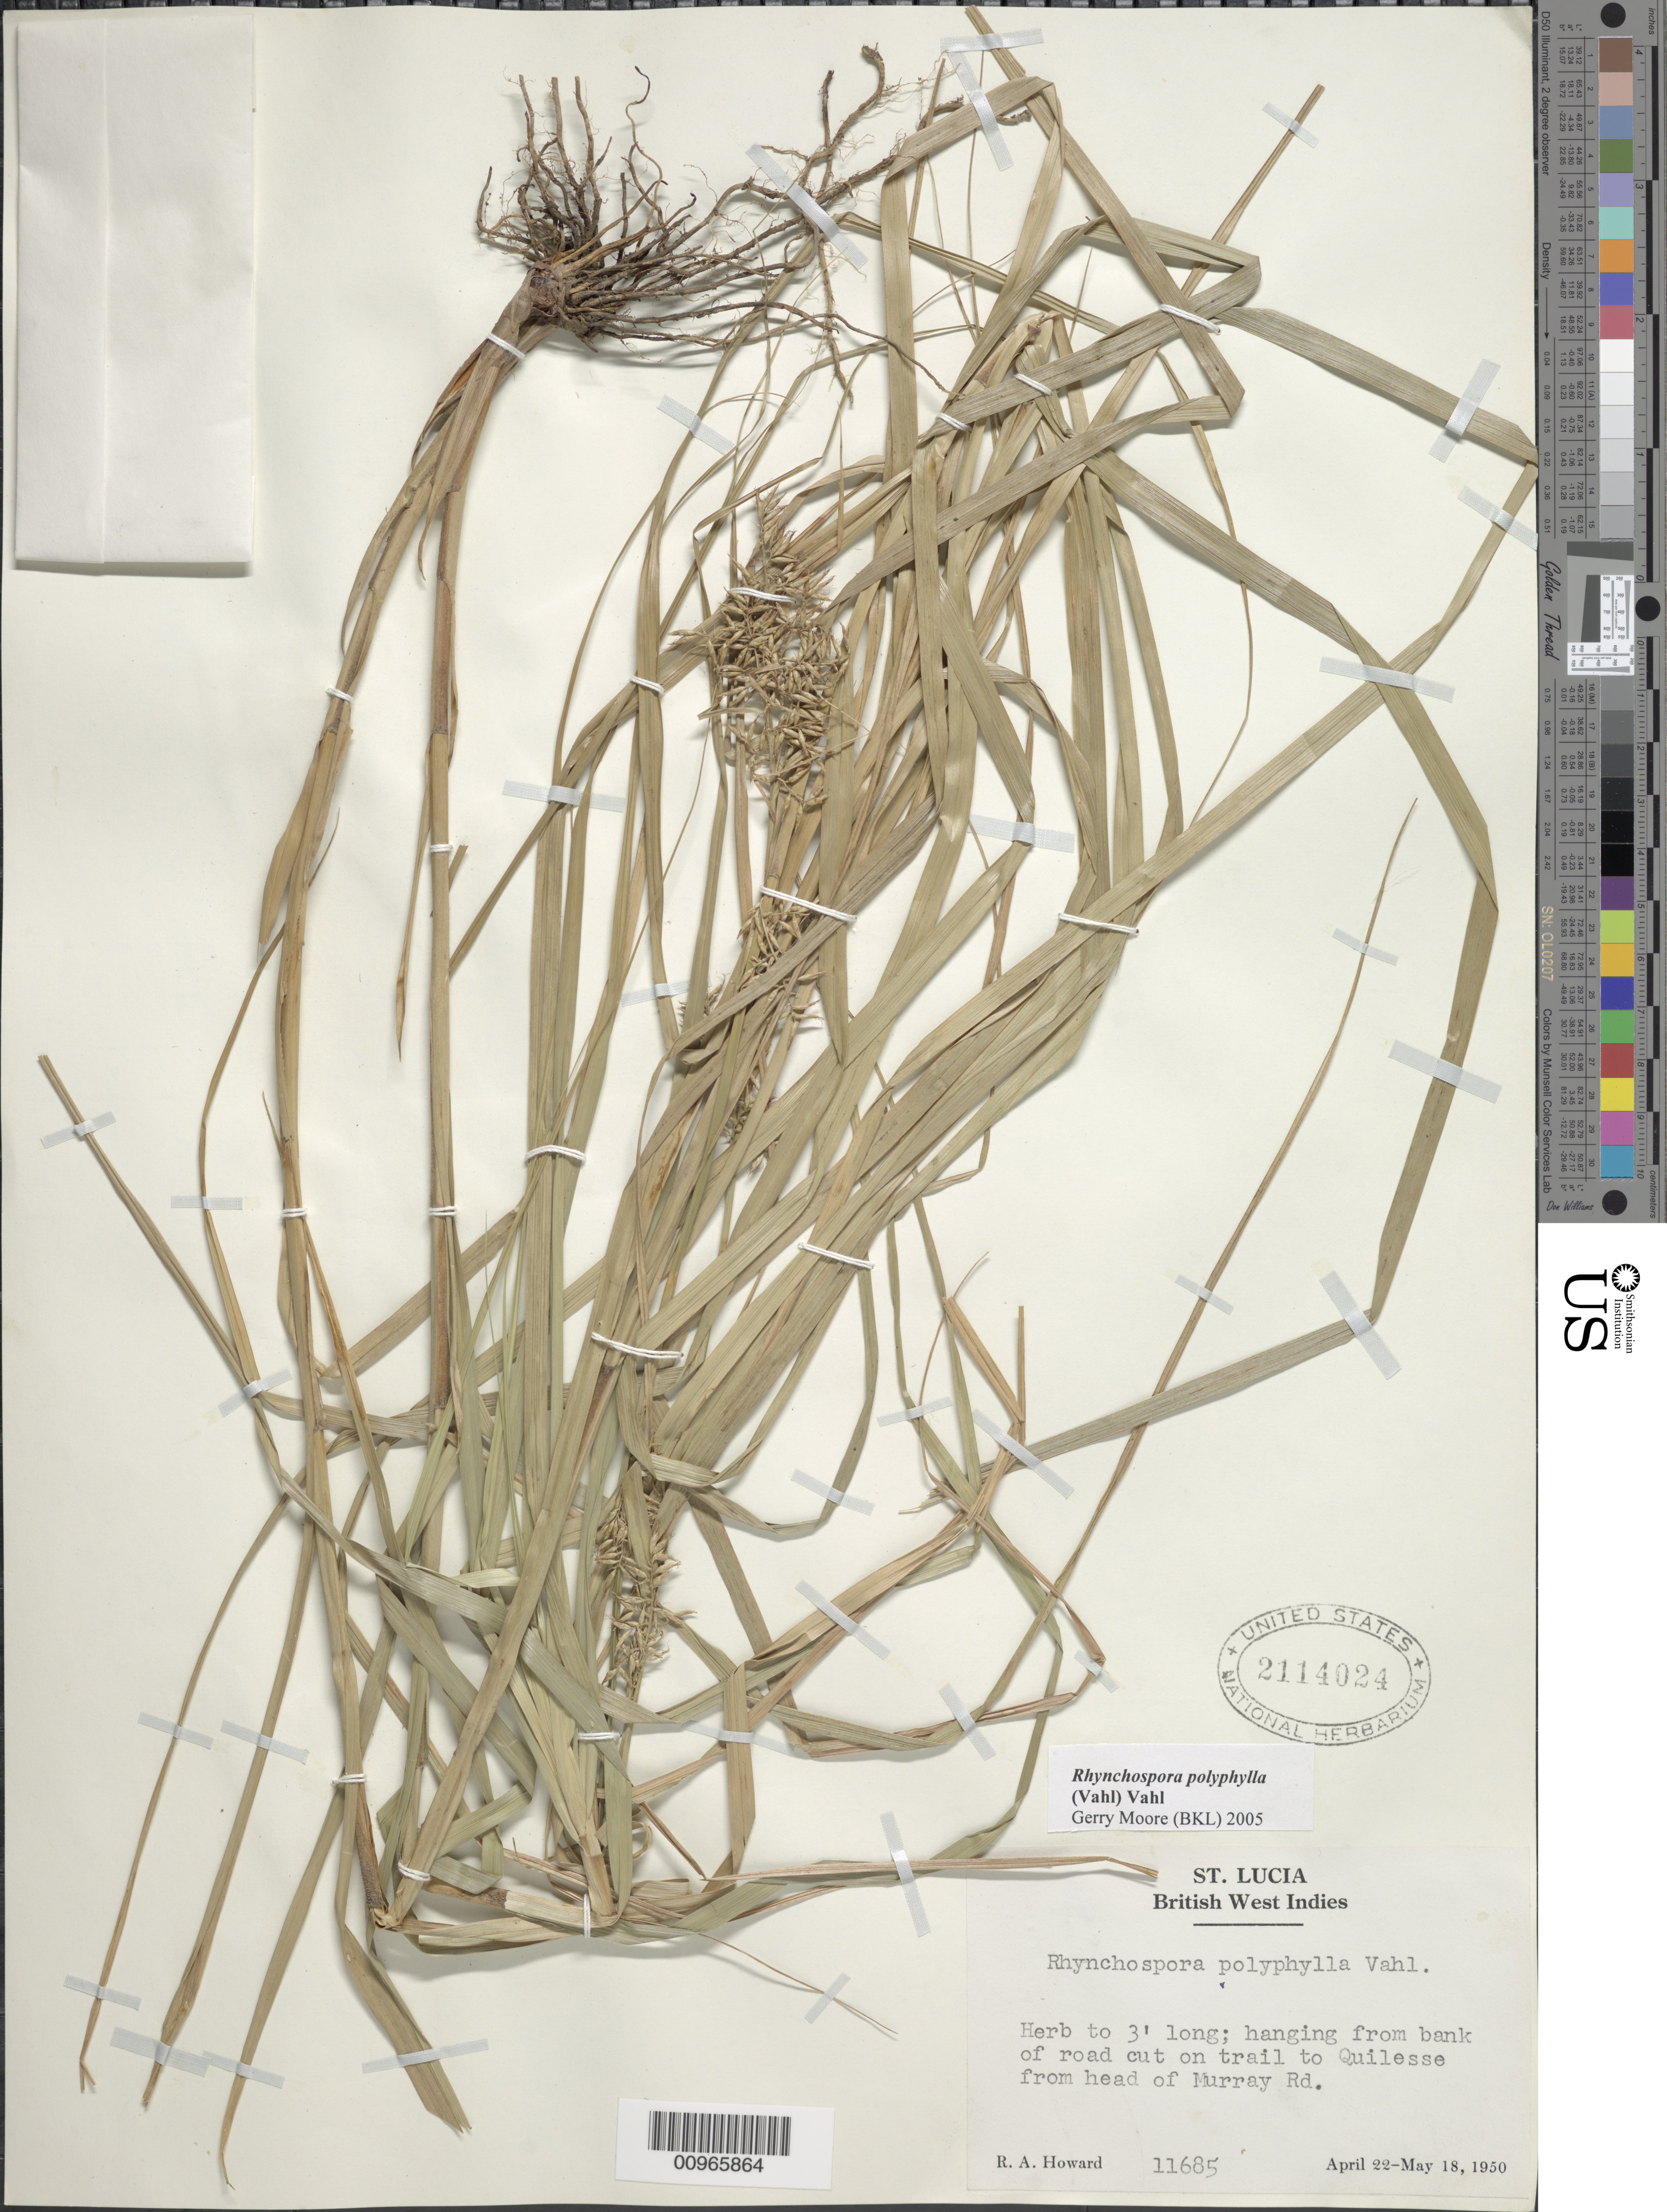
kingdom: Plantae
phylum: Tracheophyta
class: Liliopsida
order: Poales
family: Cyperaceae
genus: Rhynchospora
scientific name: Rhynchospora polyphylla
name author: (Vahl) Vahl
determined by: Moore, G.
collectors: R. A. Howard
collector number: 11685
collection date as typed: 22 Apr 1950 to 18 May 1950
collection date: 1950-04-22/1950-05-18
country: St. Lucia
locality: Bank of road cut on trail to Quilesse from head of Murray Rd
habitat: Hanging from bank of road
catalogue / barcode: US 2114024